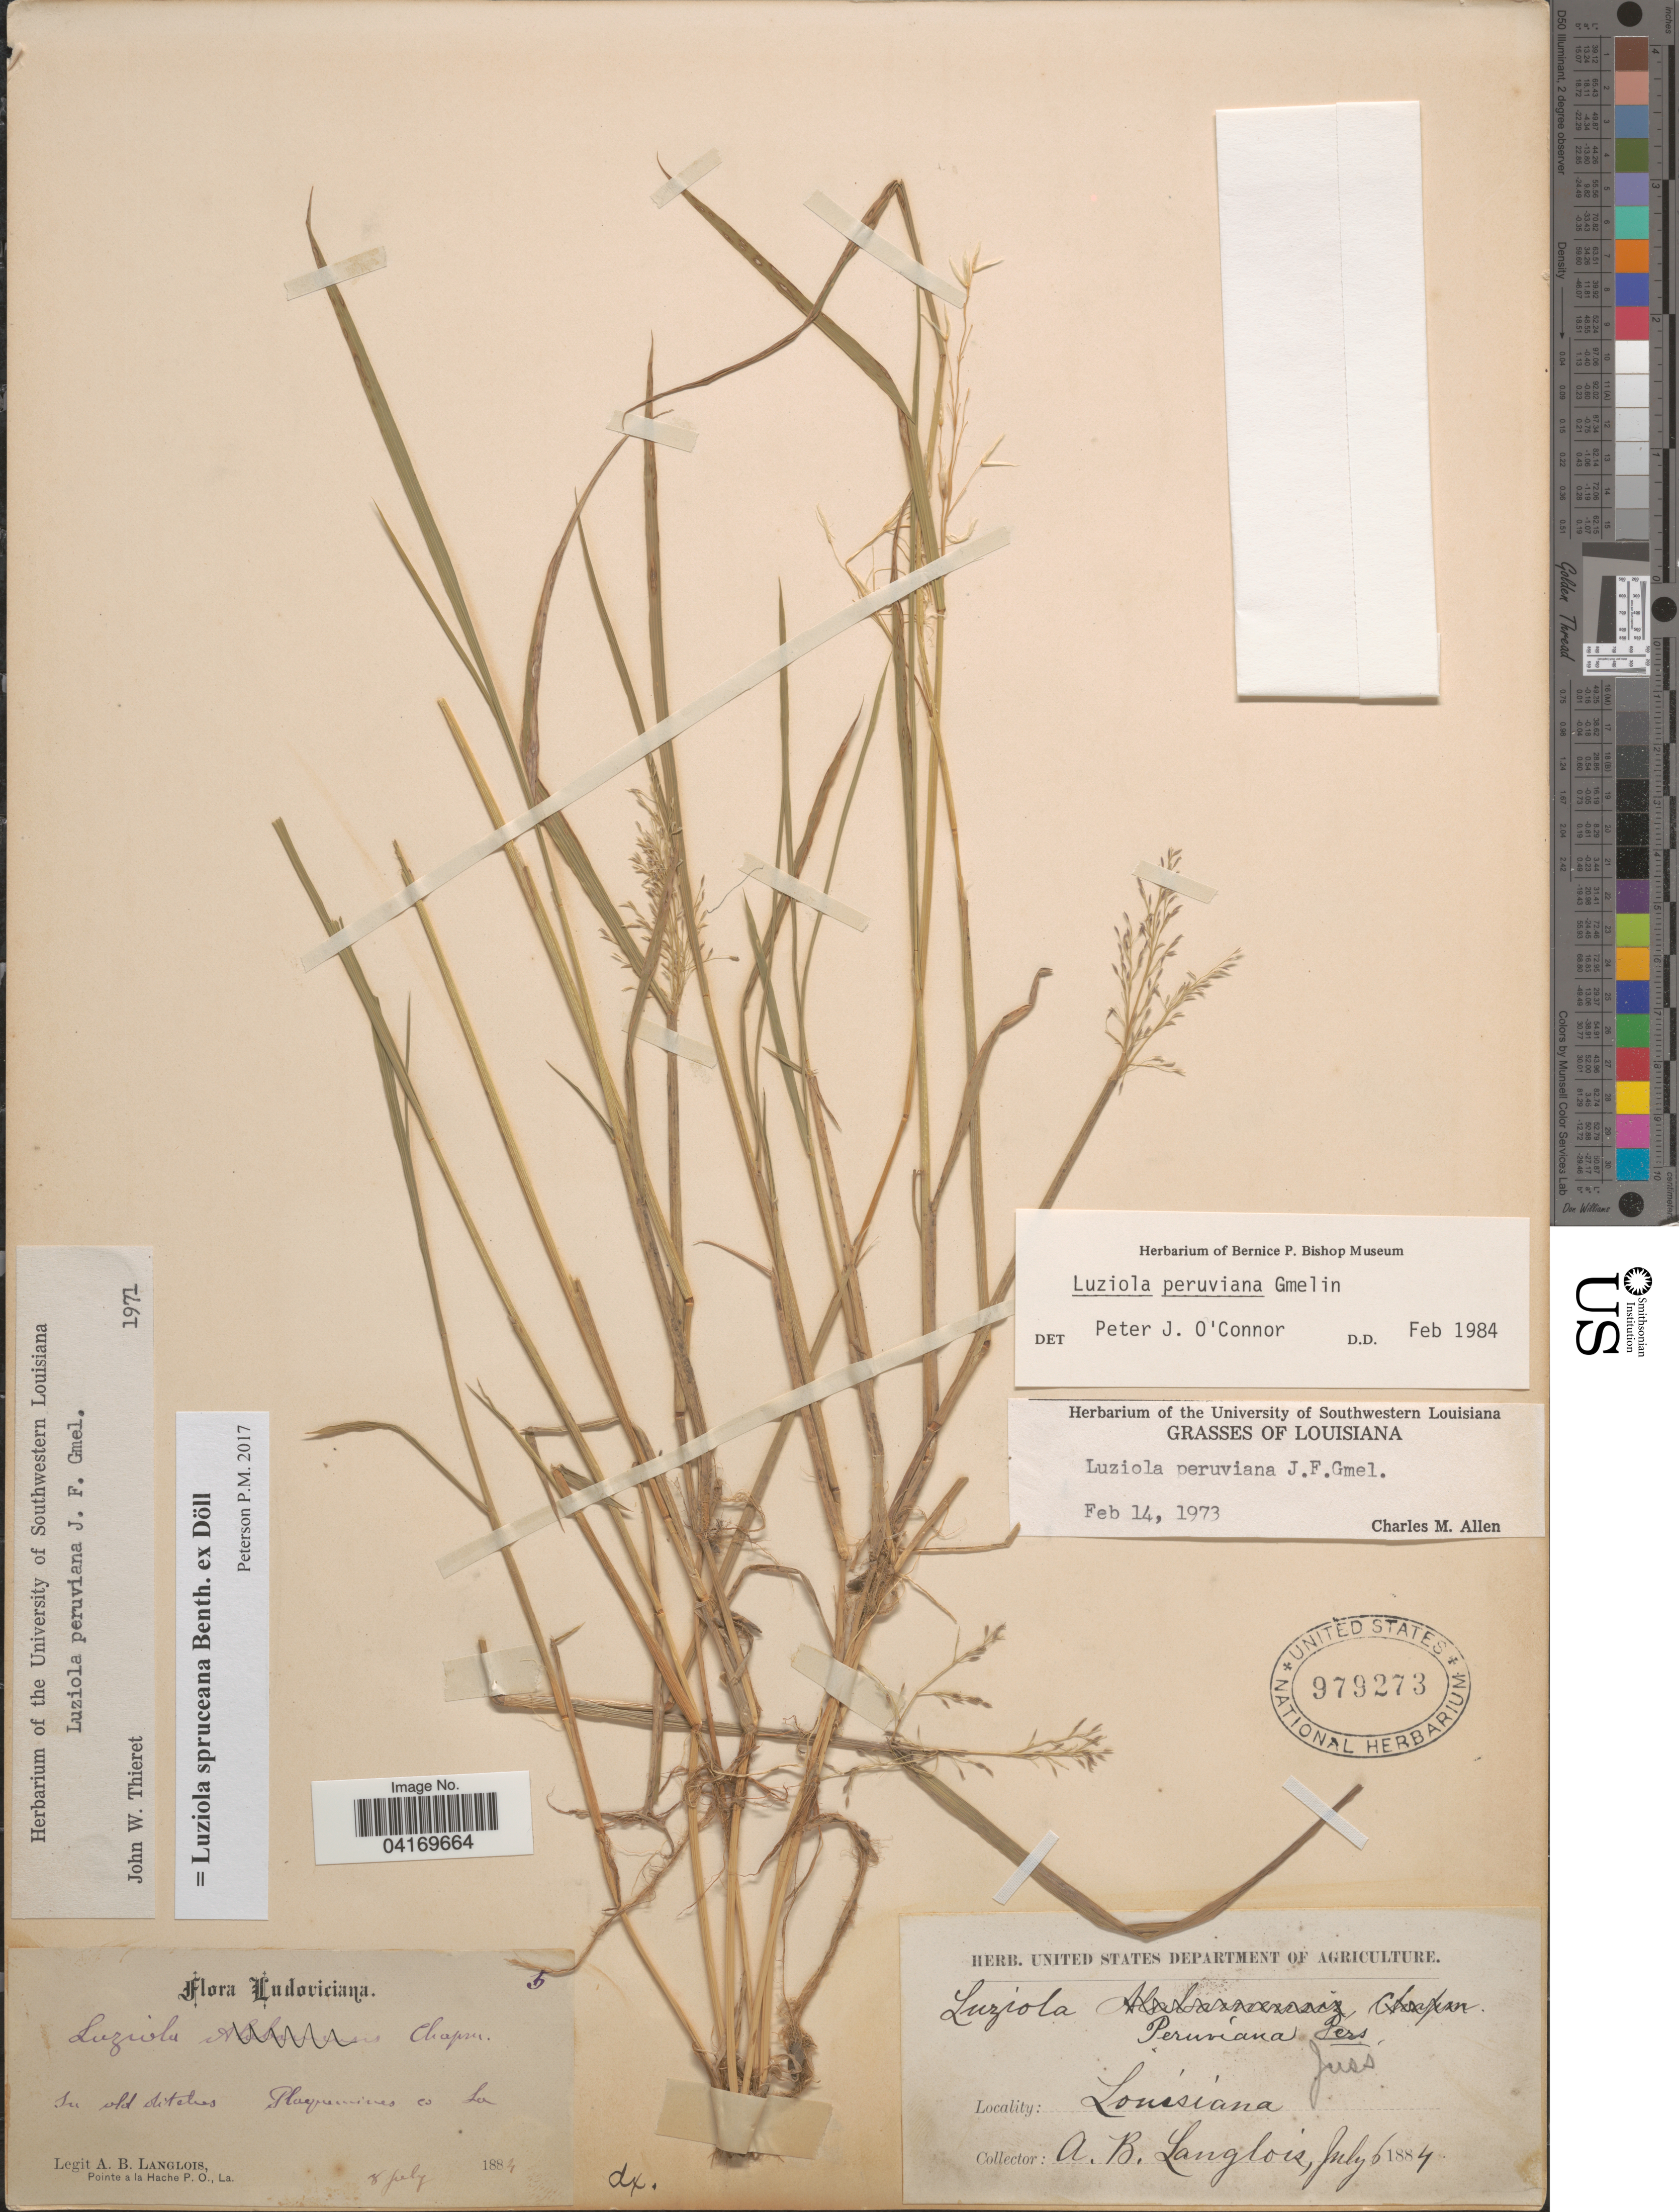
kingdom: Plantae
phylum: Tracheophyta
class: Liliopsida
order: Poales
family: Poaceae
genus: Luziola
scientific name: Luziola spruceana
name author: Benth. ex Döll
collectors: A. Langlois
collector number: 5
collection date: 1884-07-06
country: United States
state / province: Louisiana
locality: In old ditches Plaquemines co.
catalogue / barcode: US 979273